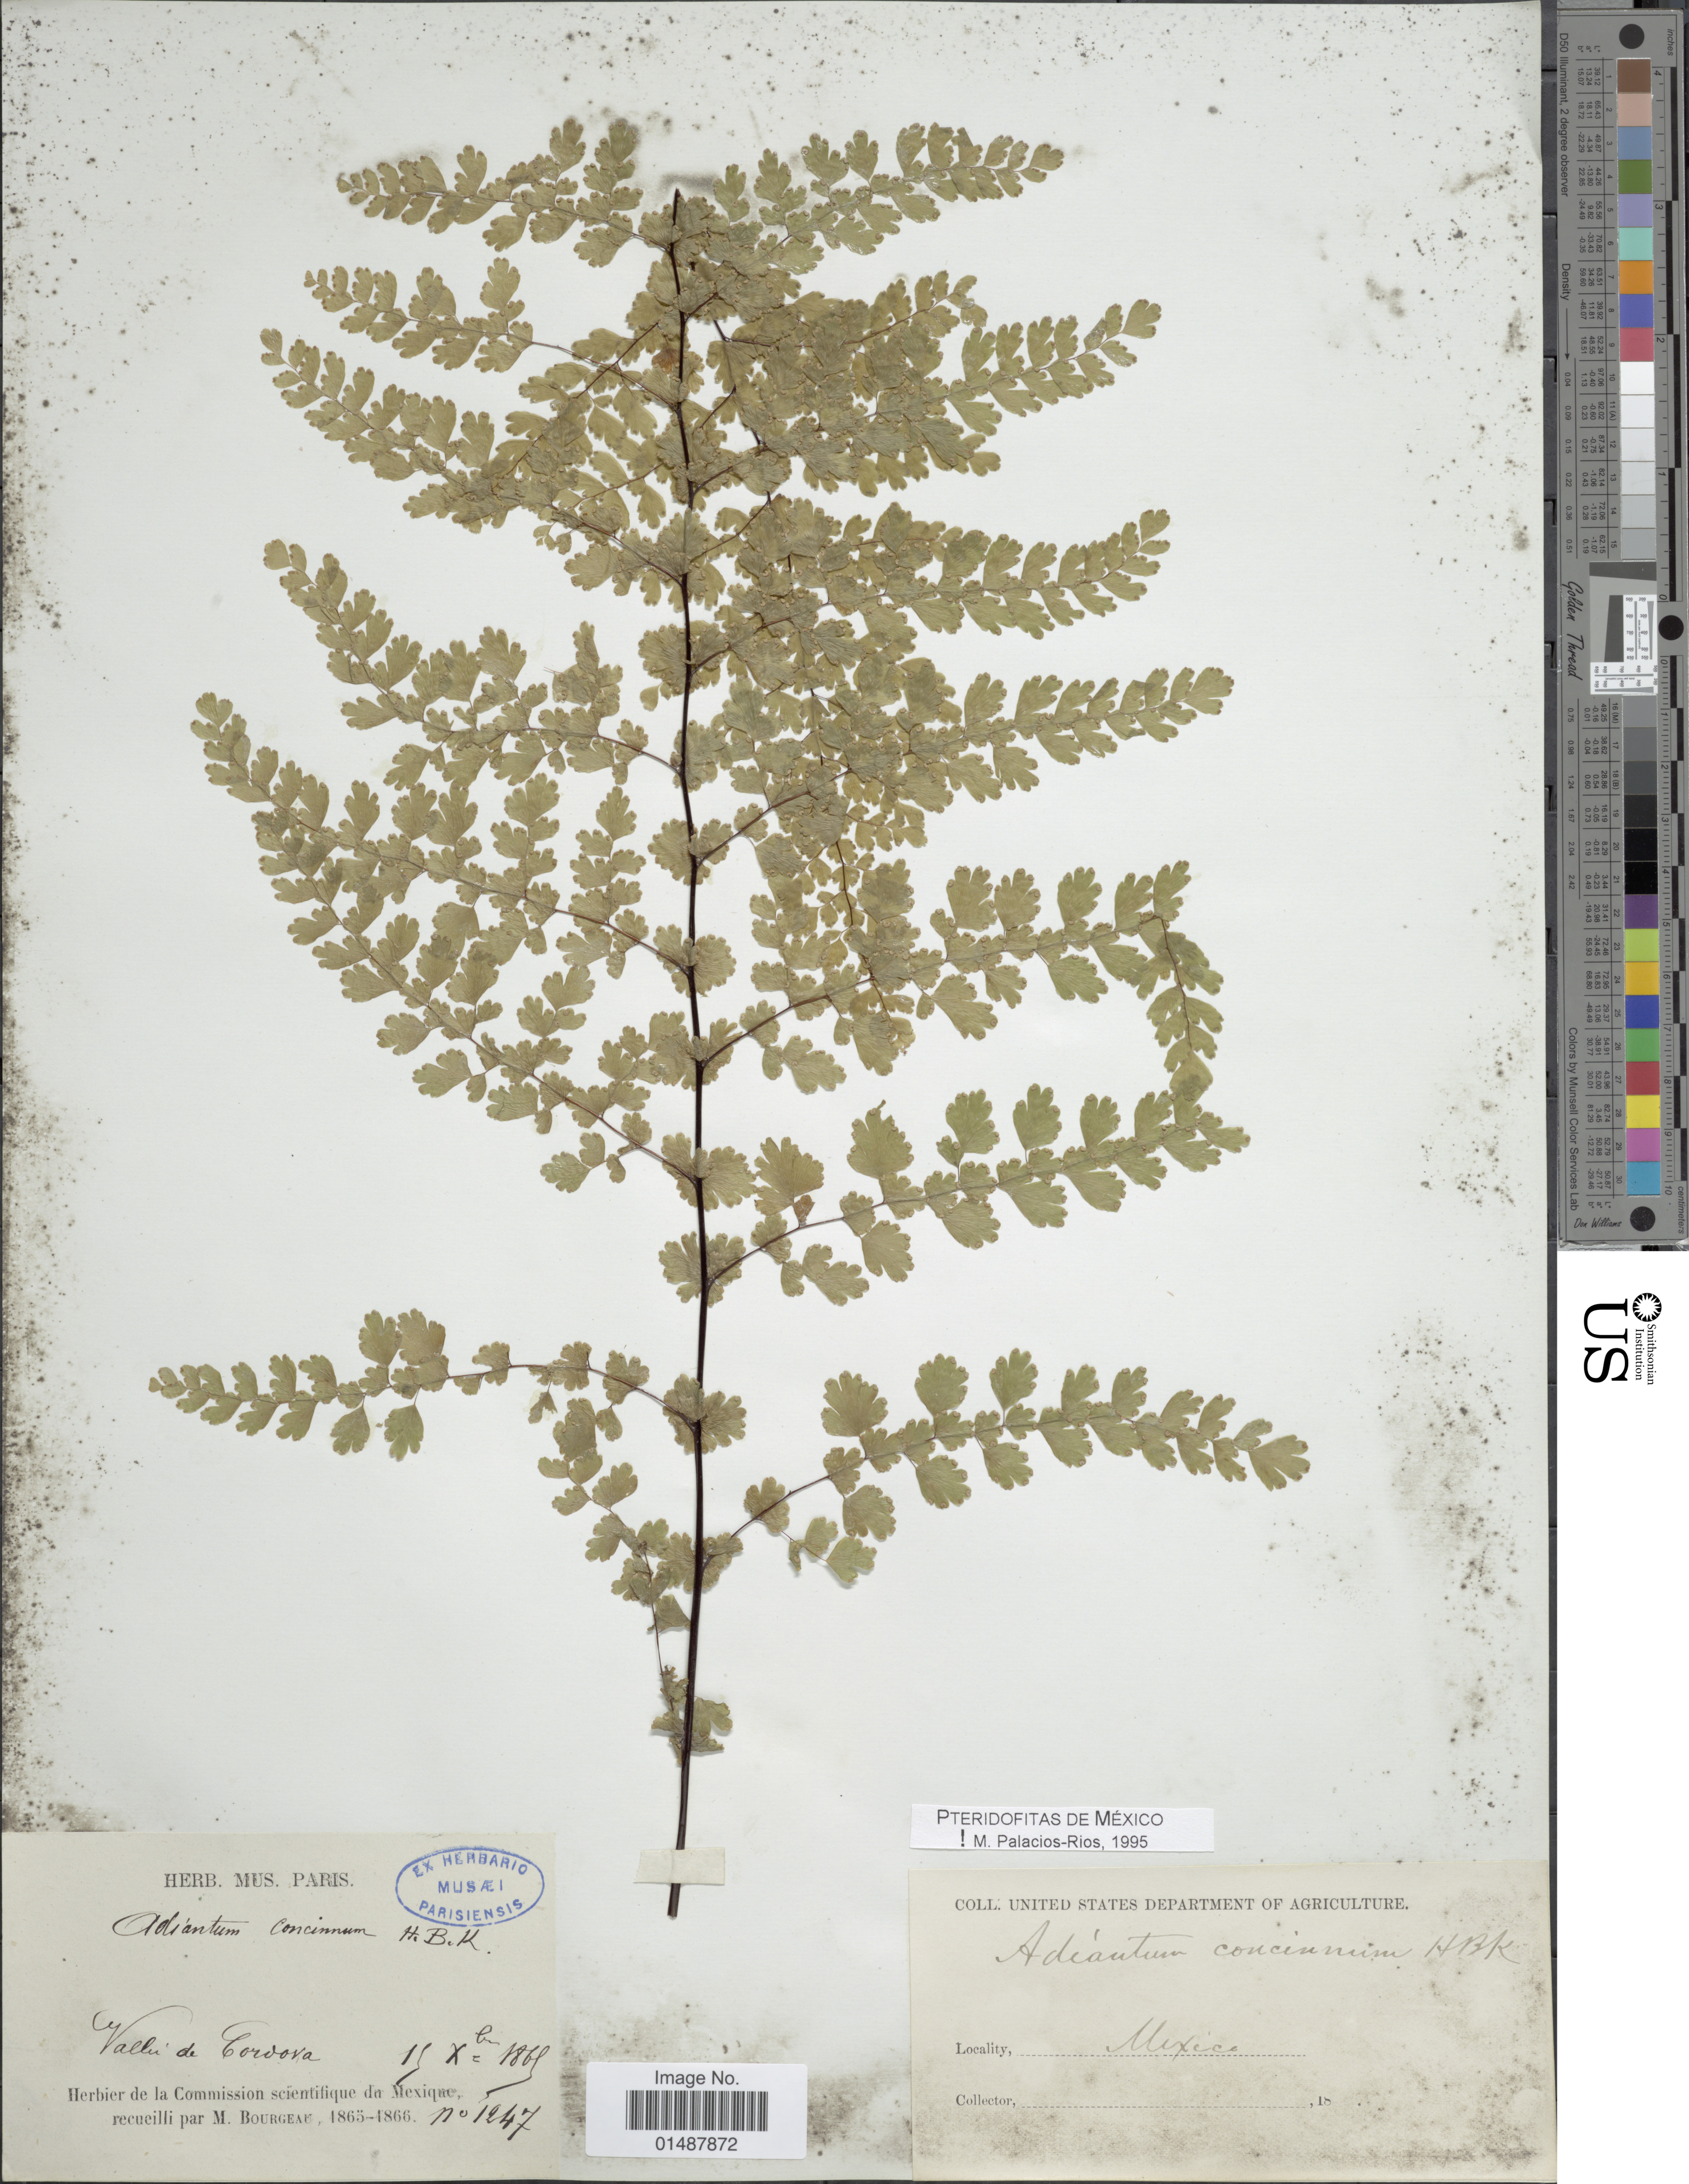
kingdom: Plantae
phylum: Tracheophyta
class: Polypodiopsida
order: Polypodiales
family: Pteridaceae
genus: Adiantum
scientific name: Adiantum concinnum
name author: Humb. & Bonpl. ex Willd.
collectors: M. Bourgeau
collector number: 1247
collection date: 1868-12-15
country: Mexico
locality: Vallu de Cordova